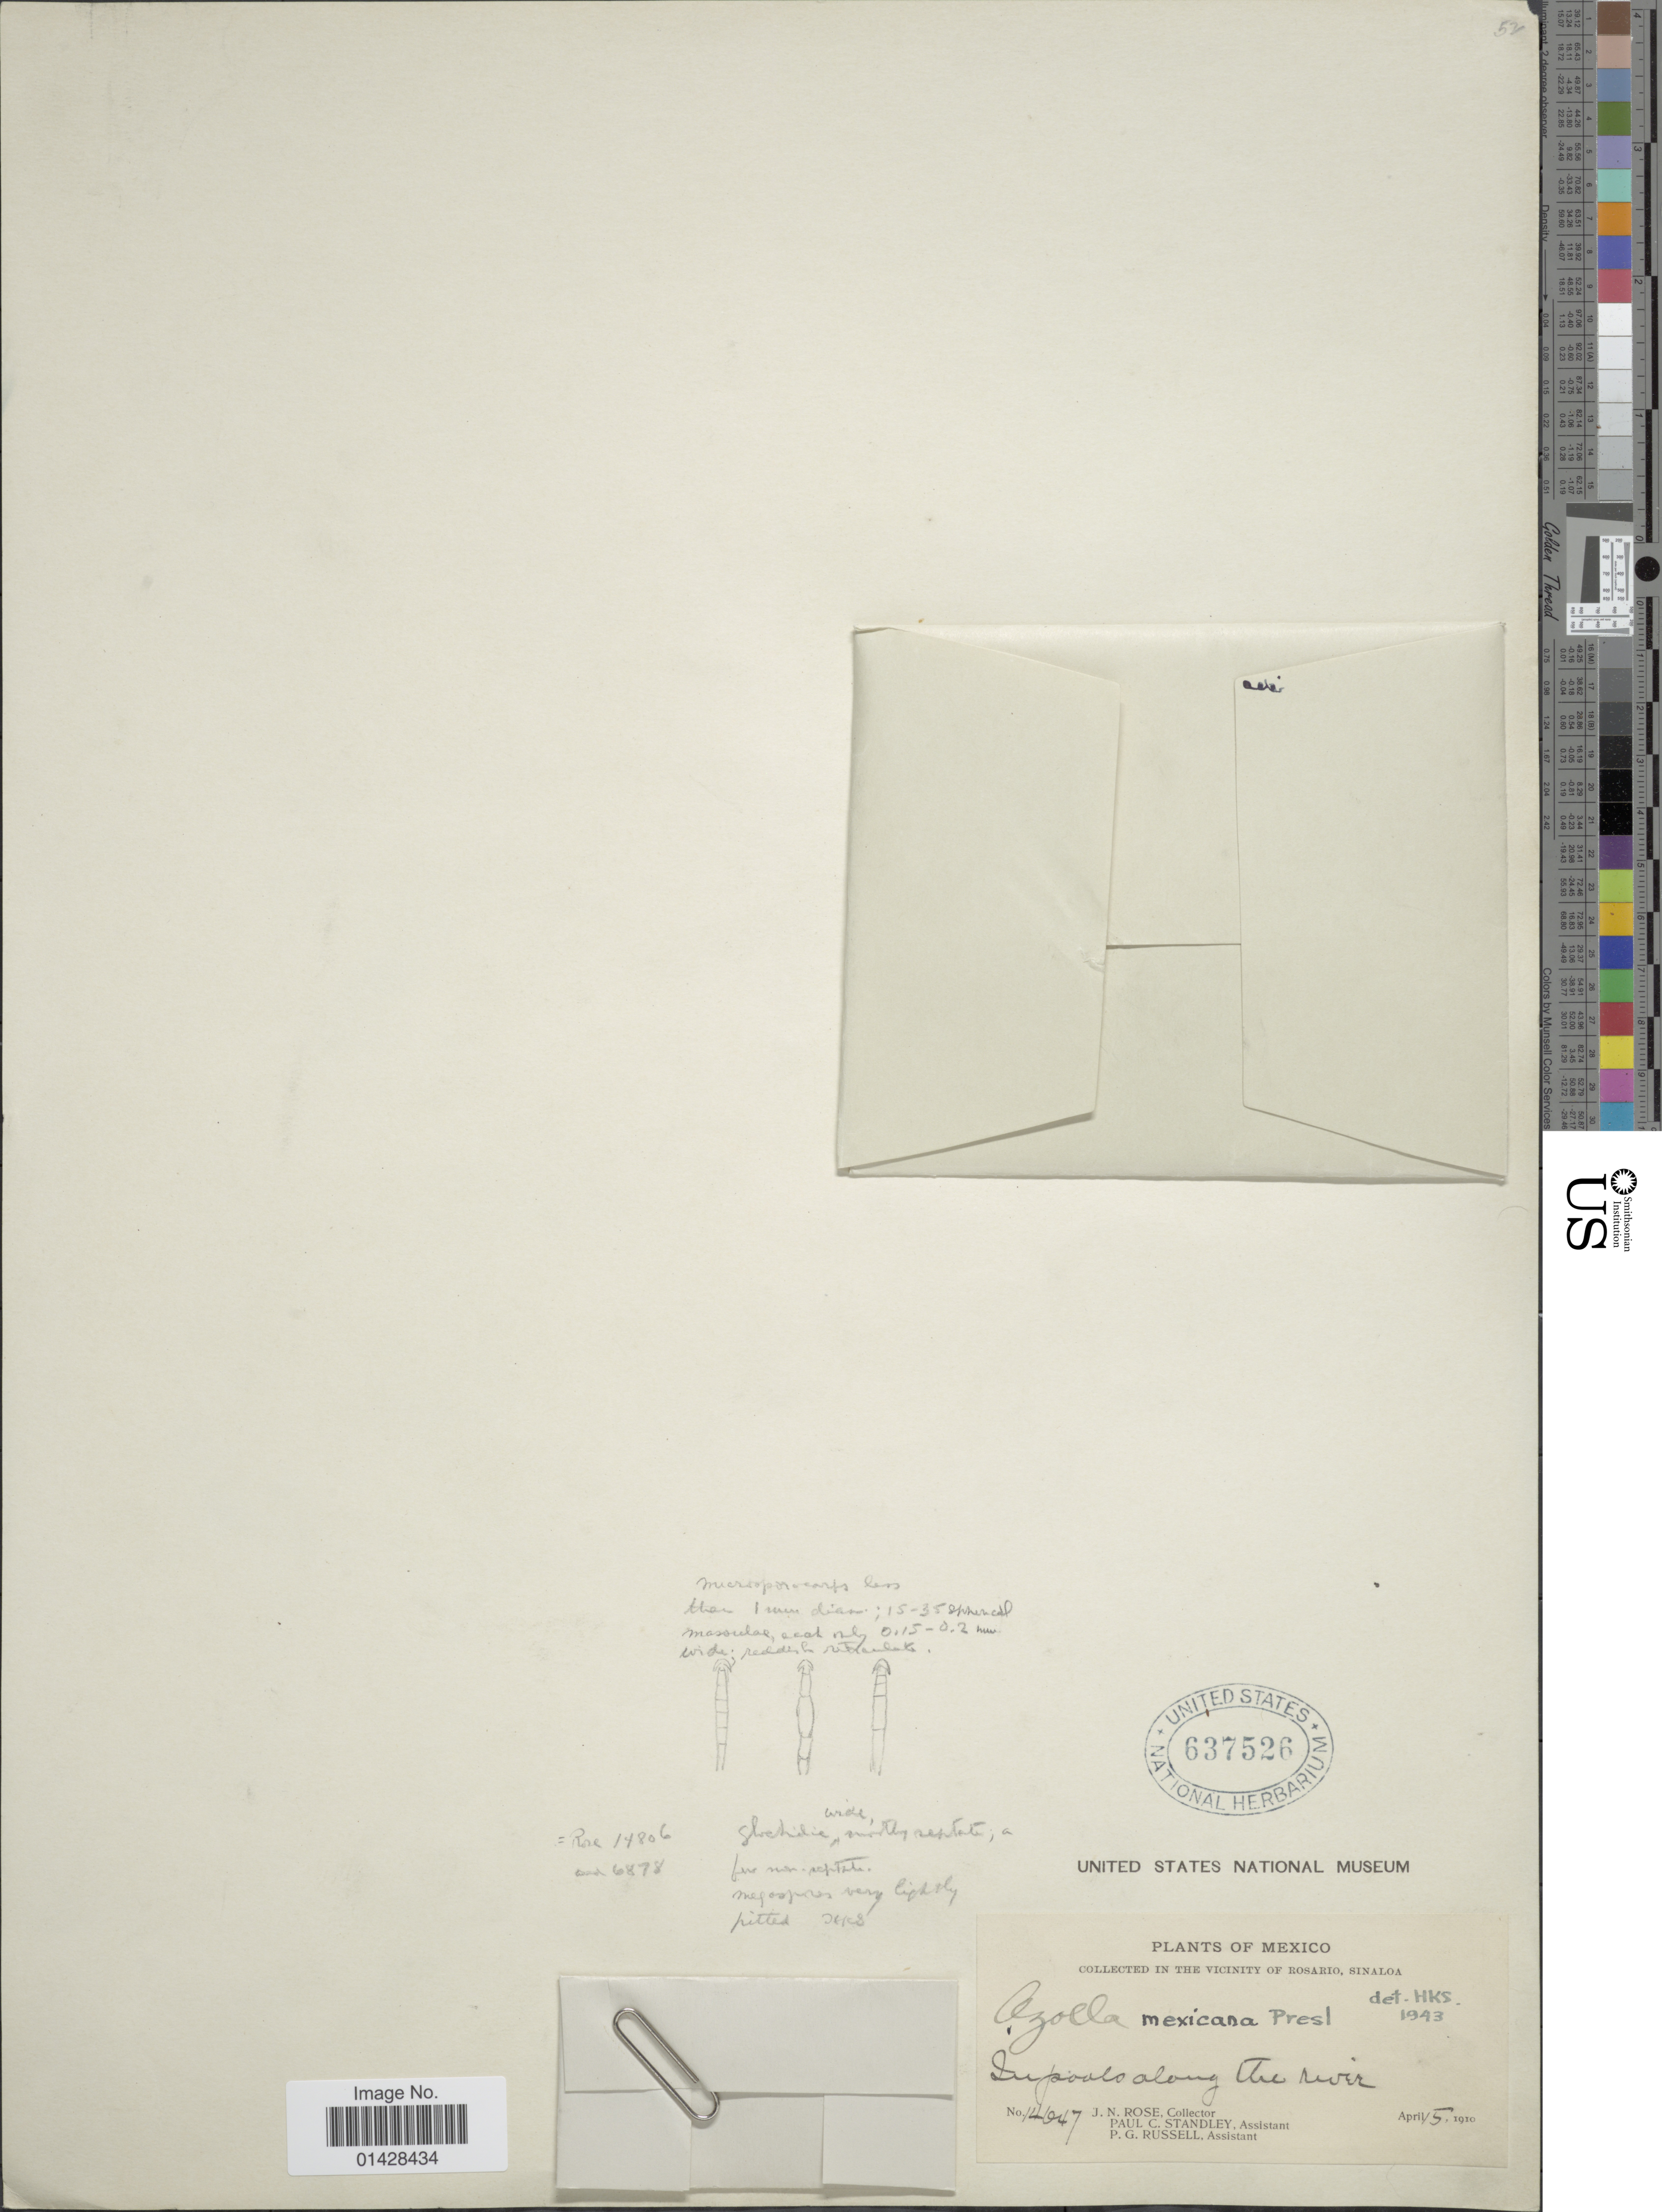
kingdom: Plantae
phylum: Tracheophyta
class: Polypodiopsida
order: Salviniales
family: Salviniaceae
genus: Azolla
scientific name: Azolla mexicana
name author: C. Presl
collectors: J. N. Rose, P. C. Standley & P. G. Russell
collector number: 14647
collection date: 1910-04-15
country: Mexico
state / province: Sinaloa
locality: In the Vicinity of Rosario, In pools along the river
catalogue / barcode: US 637526